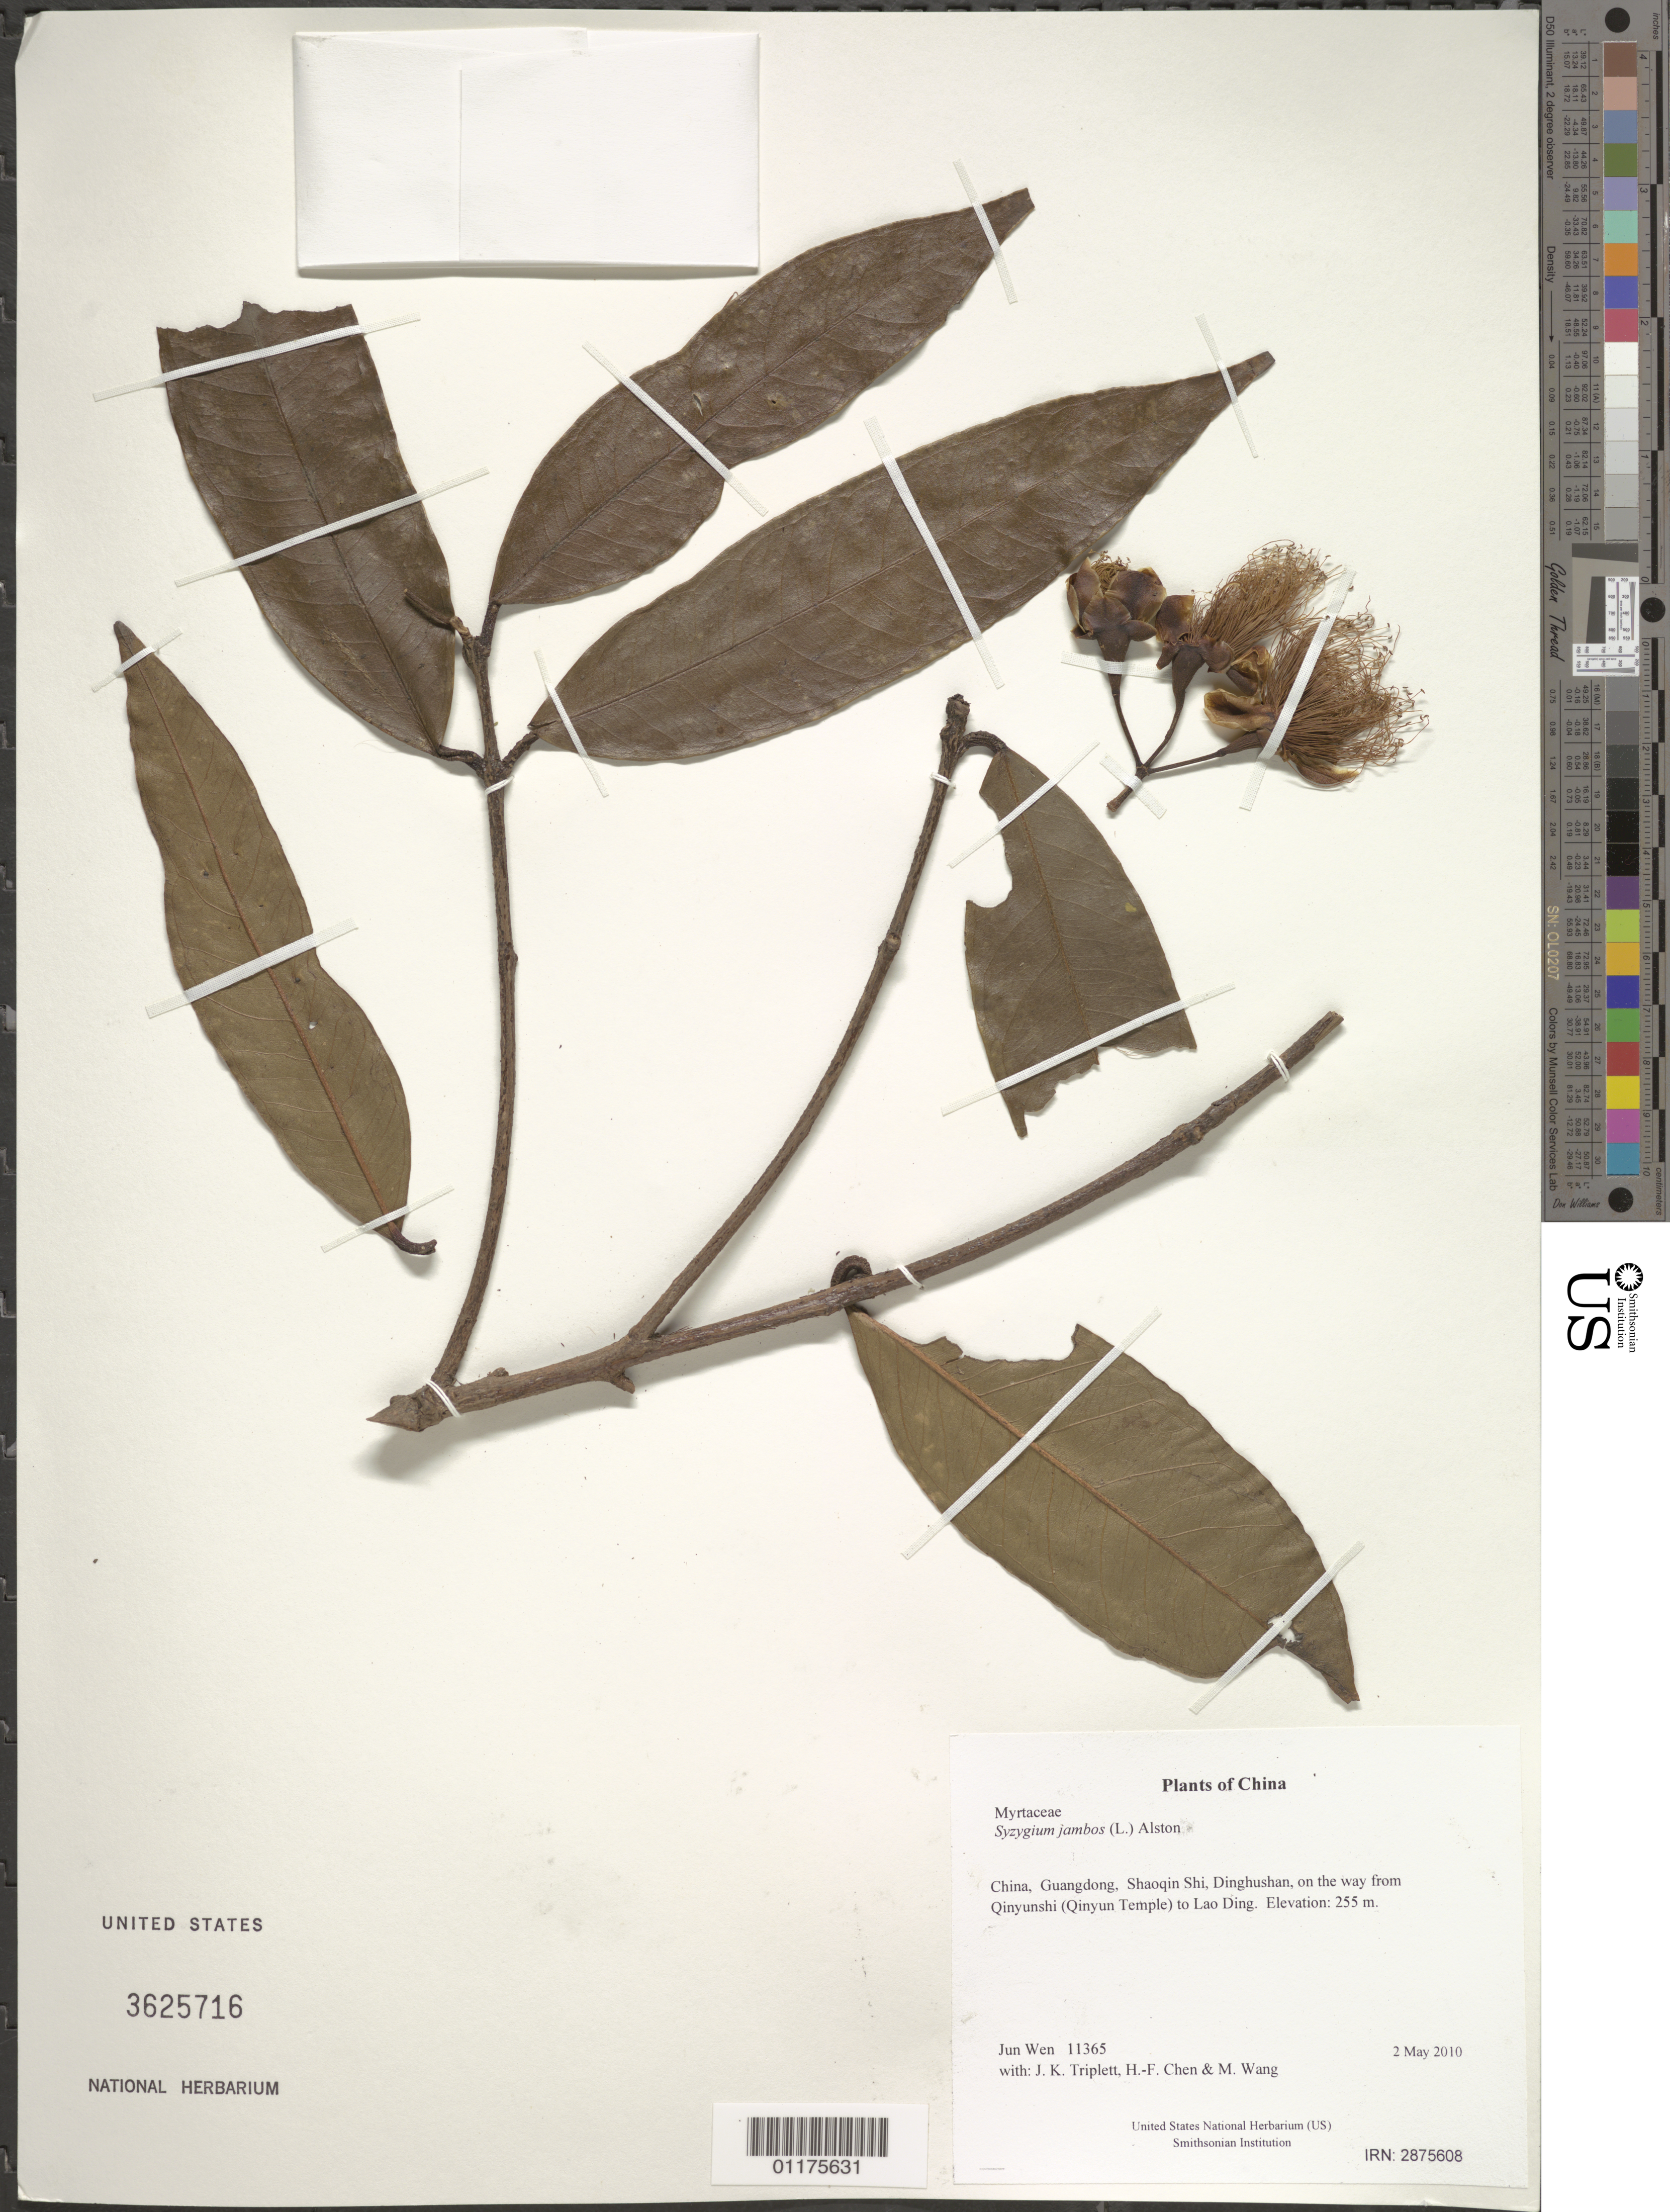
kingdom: Plantae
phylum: Tracheophyta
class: Magnoliopsida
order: Myrtales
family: Myrtaceae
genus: Syzygium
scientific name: Syzygium jambos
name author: (L.) Alston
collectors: J. Wen, J. K. Triplett, H.-F. Chen & M. Wang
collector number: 11365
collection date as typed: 2 May 2010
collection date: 2010-05-02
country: China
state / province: Guangdong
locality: Shaoqin Shi, Dinghushan, on the way from Qinyunshi (Qinyun Temple) to Lao Ding.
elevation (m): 255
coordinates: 23 09.575 N, 112 31.817 E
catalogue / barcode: US 3625716